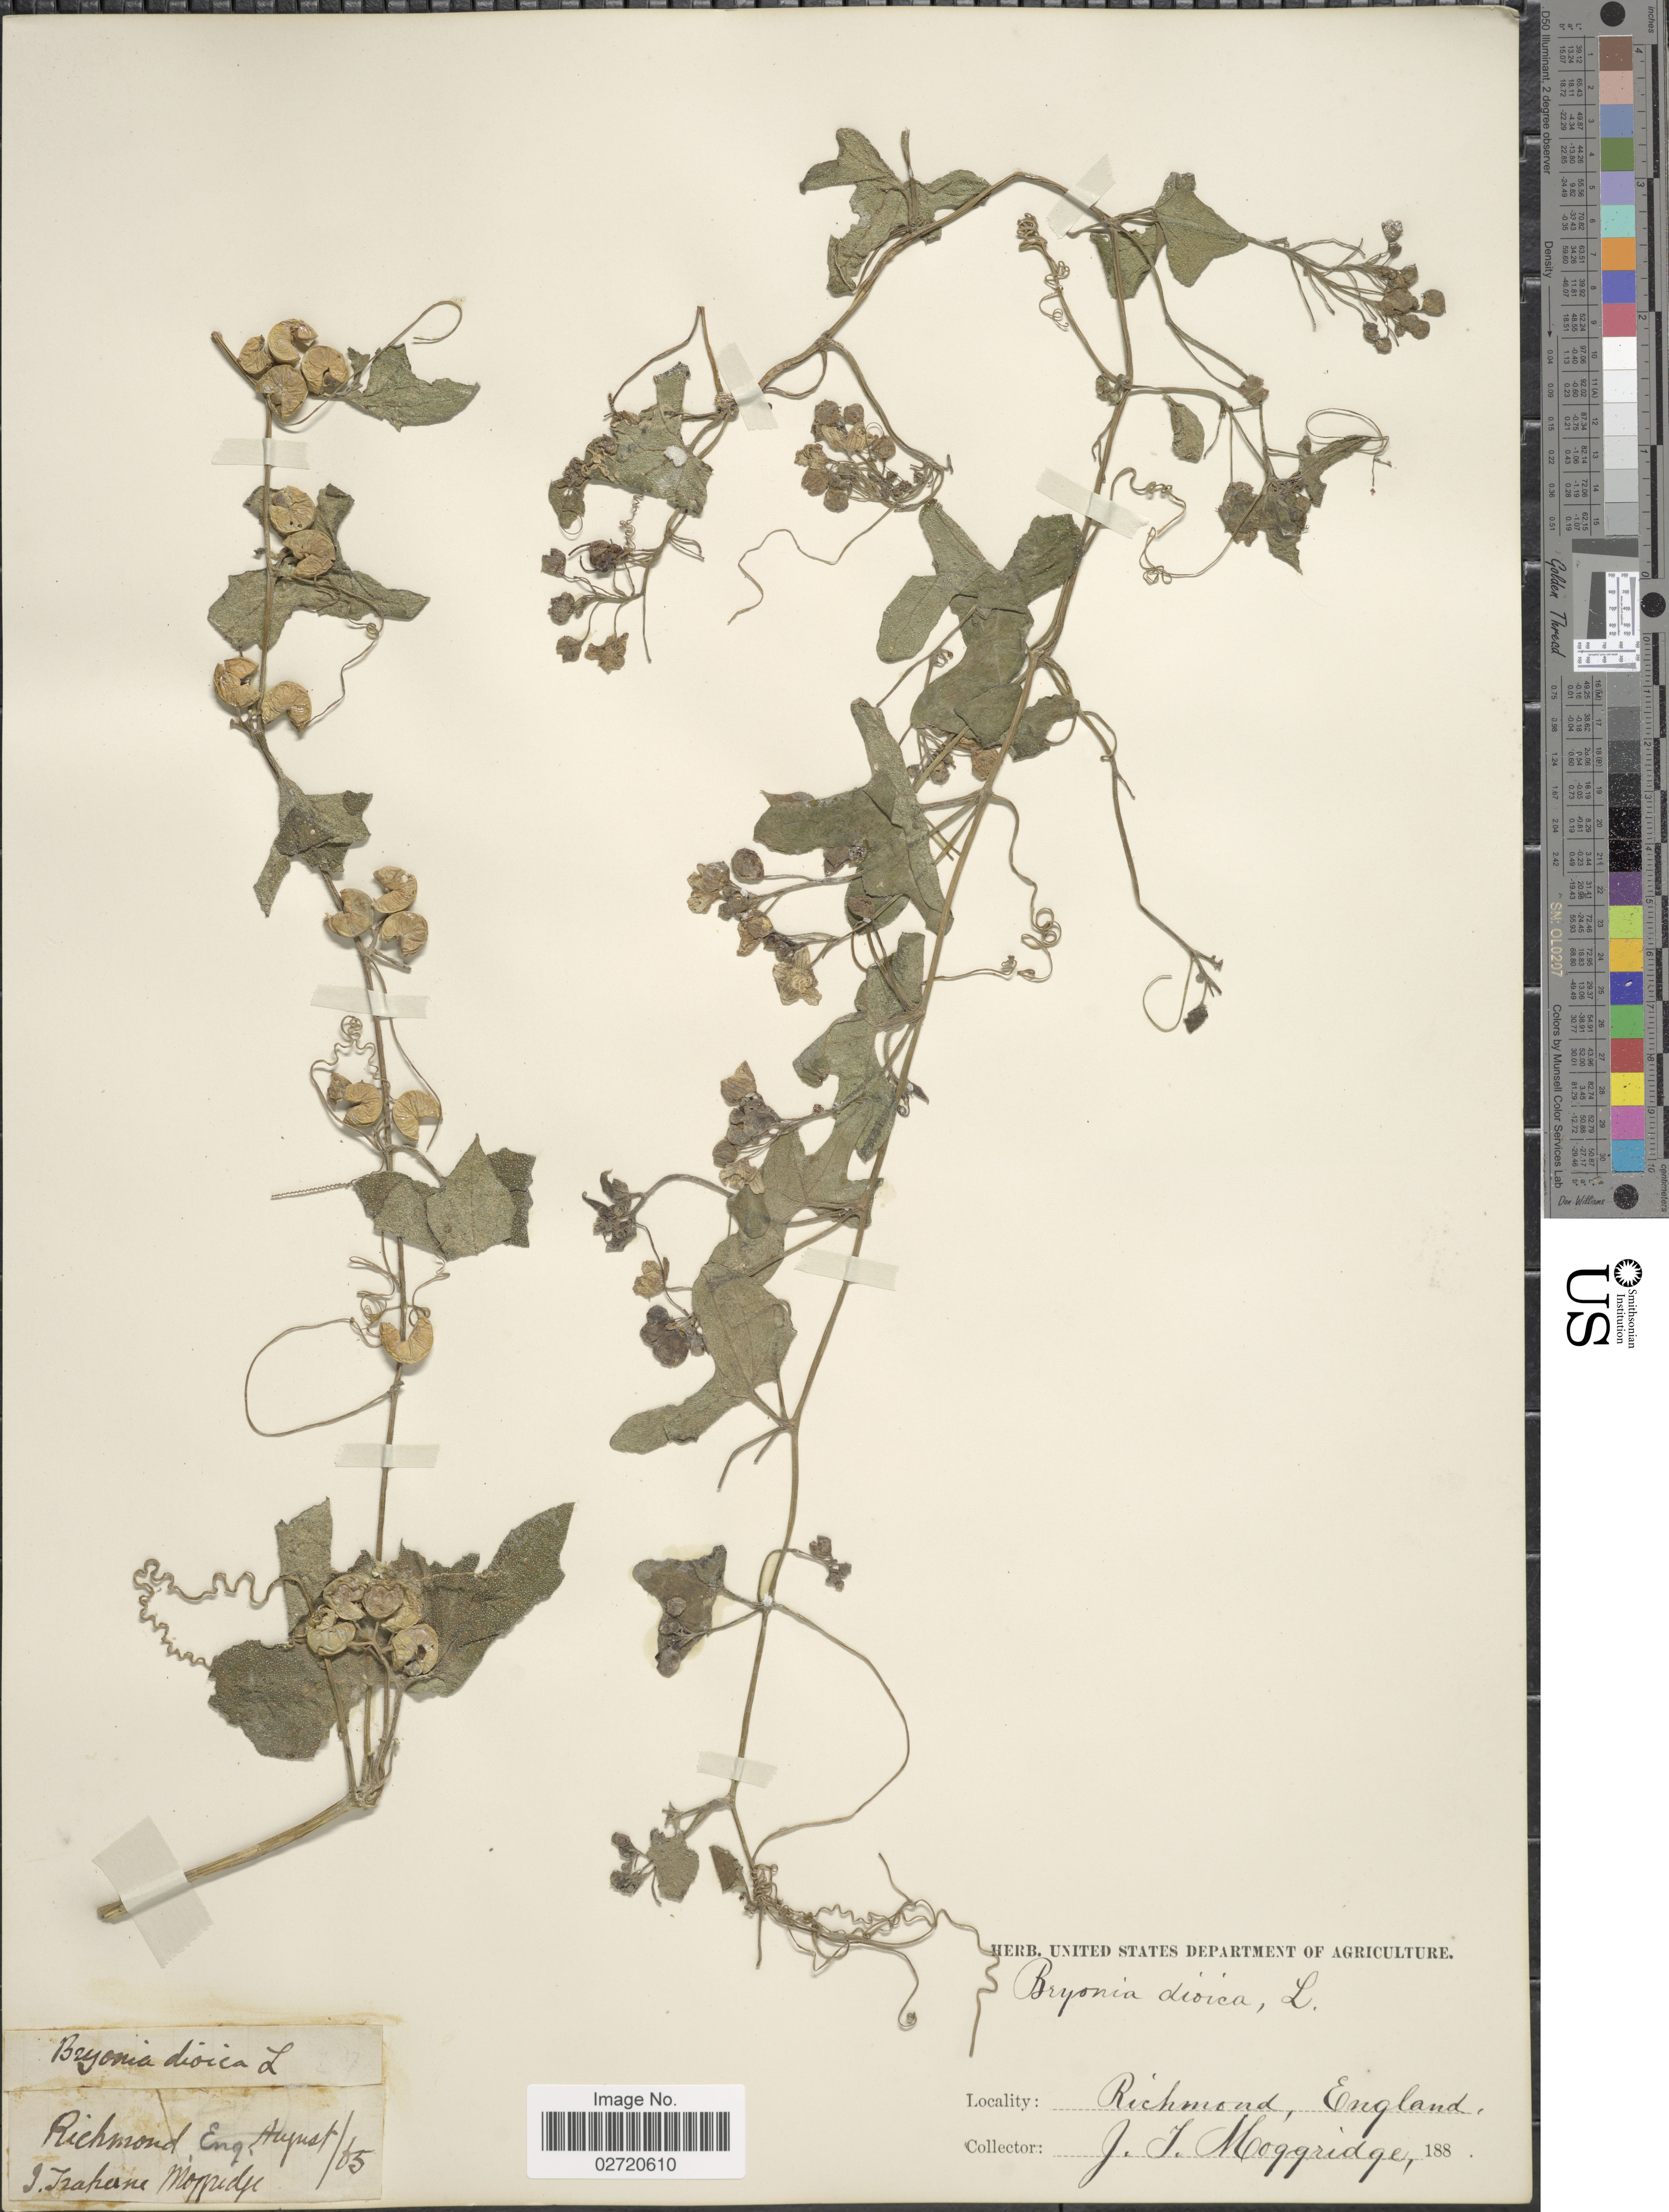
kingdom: Plantae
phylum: Tracheophyta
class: Magnoliopsida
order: Cucurbitales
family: Cucurbitaceae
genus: Bryonia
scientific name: Bryonia dioica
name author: Jacq.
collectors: J. T. Moggridge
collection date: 1865-08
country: United Kingdom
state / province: England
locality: Richmond